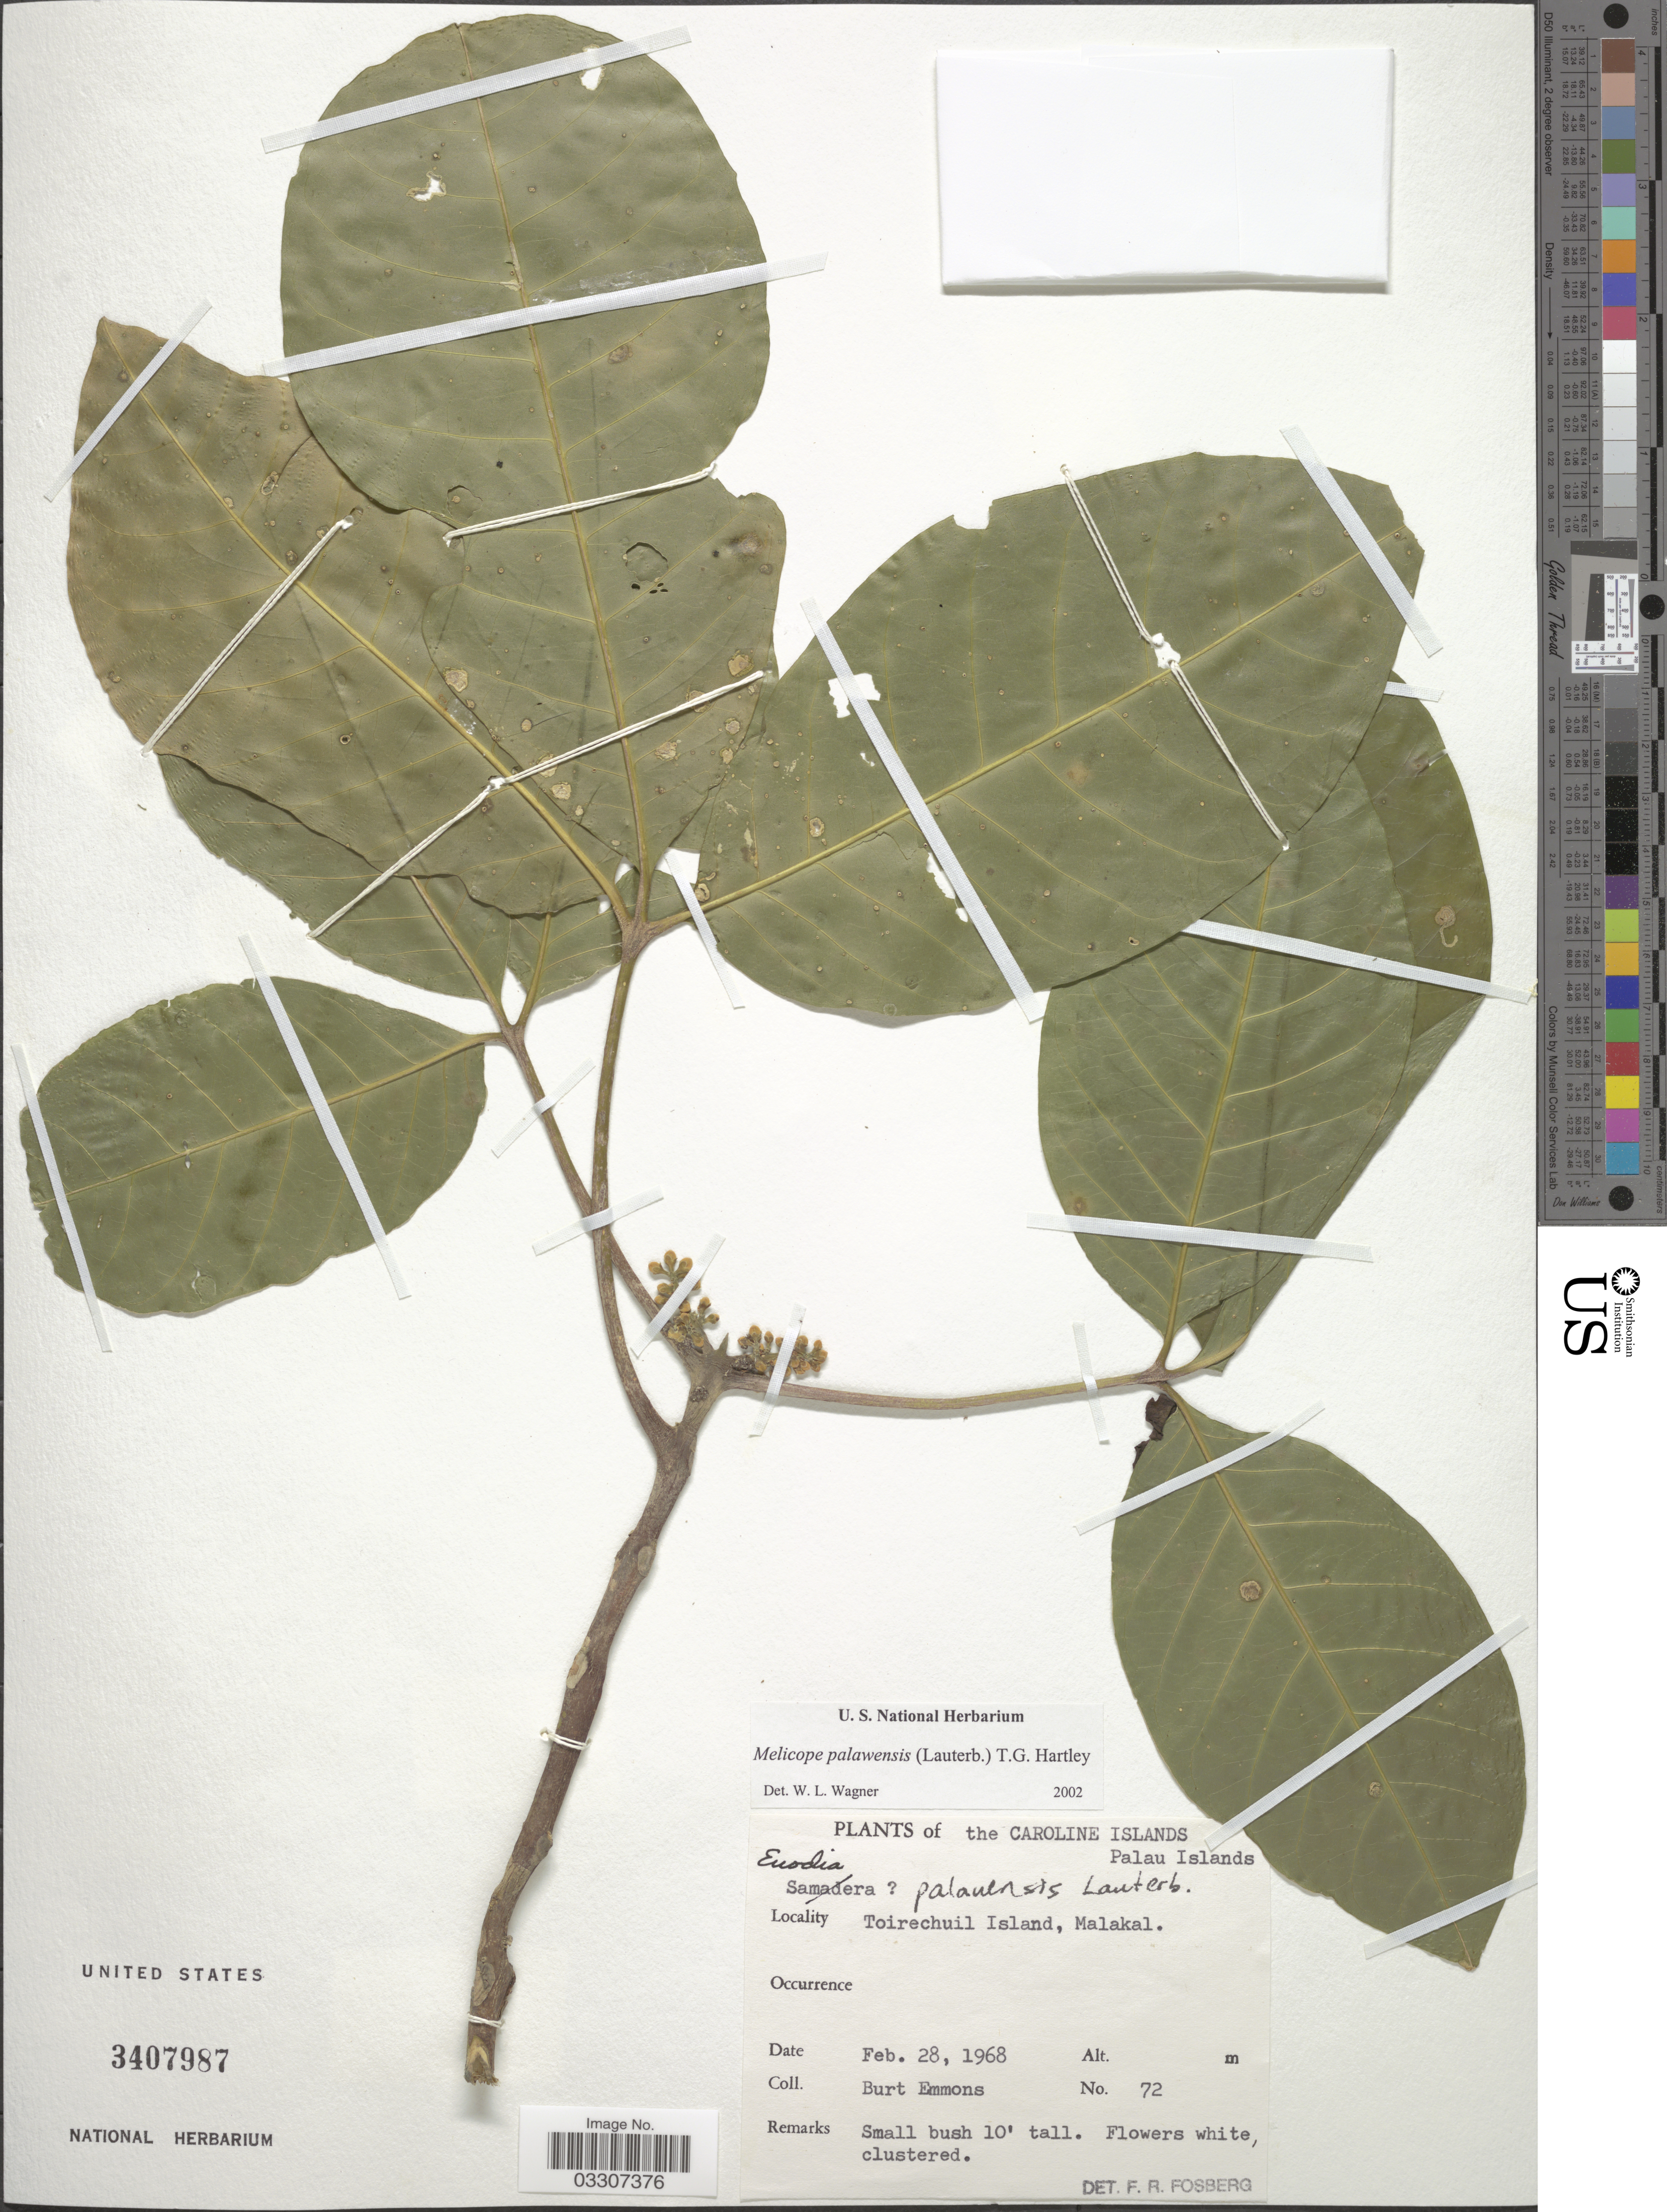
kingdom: Plantae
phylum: Tracheophyta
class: Magnoliopsida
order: Sapindales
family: Rutaceae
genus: Melicope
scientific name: Melicope palawensis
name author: (Lauterb.) T.G. Hartley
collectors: B. Emmons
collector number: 72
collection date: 1968-02-28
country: Palau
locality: The Caroline Islands. Palau Islands. Toirechuil Island, Malakal.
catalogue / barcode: US 3407987